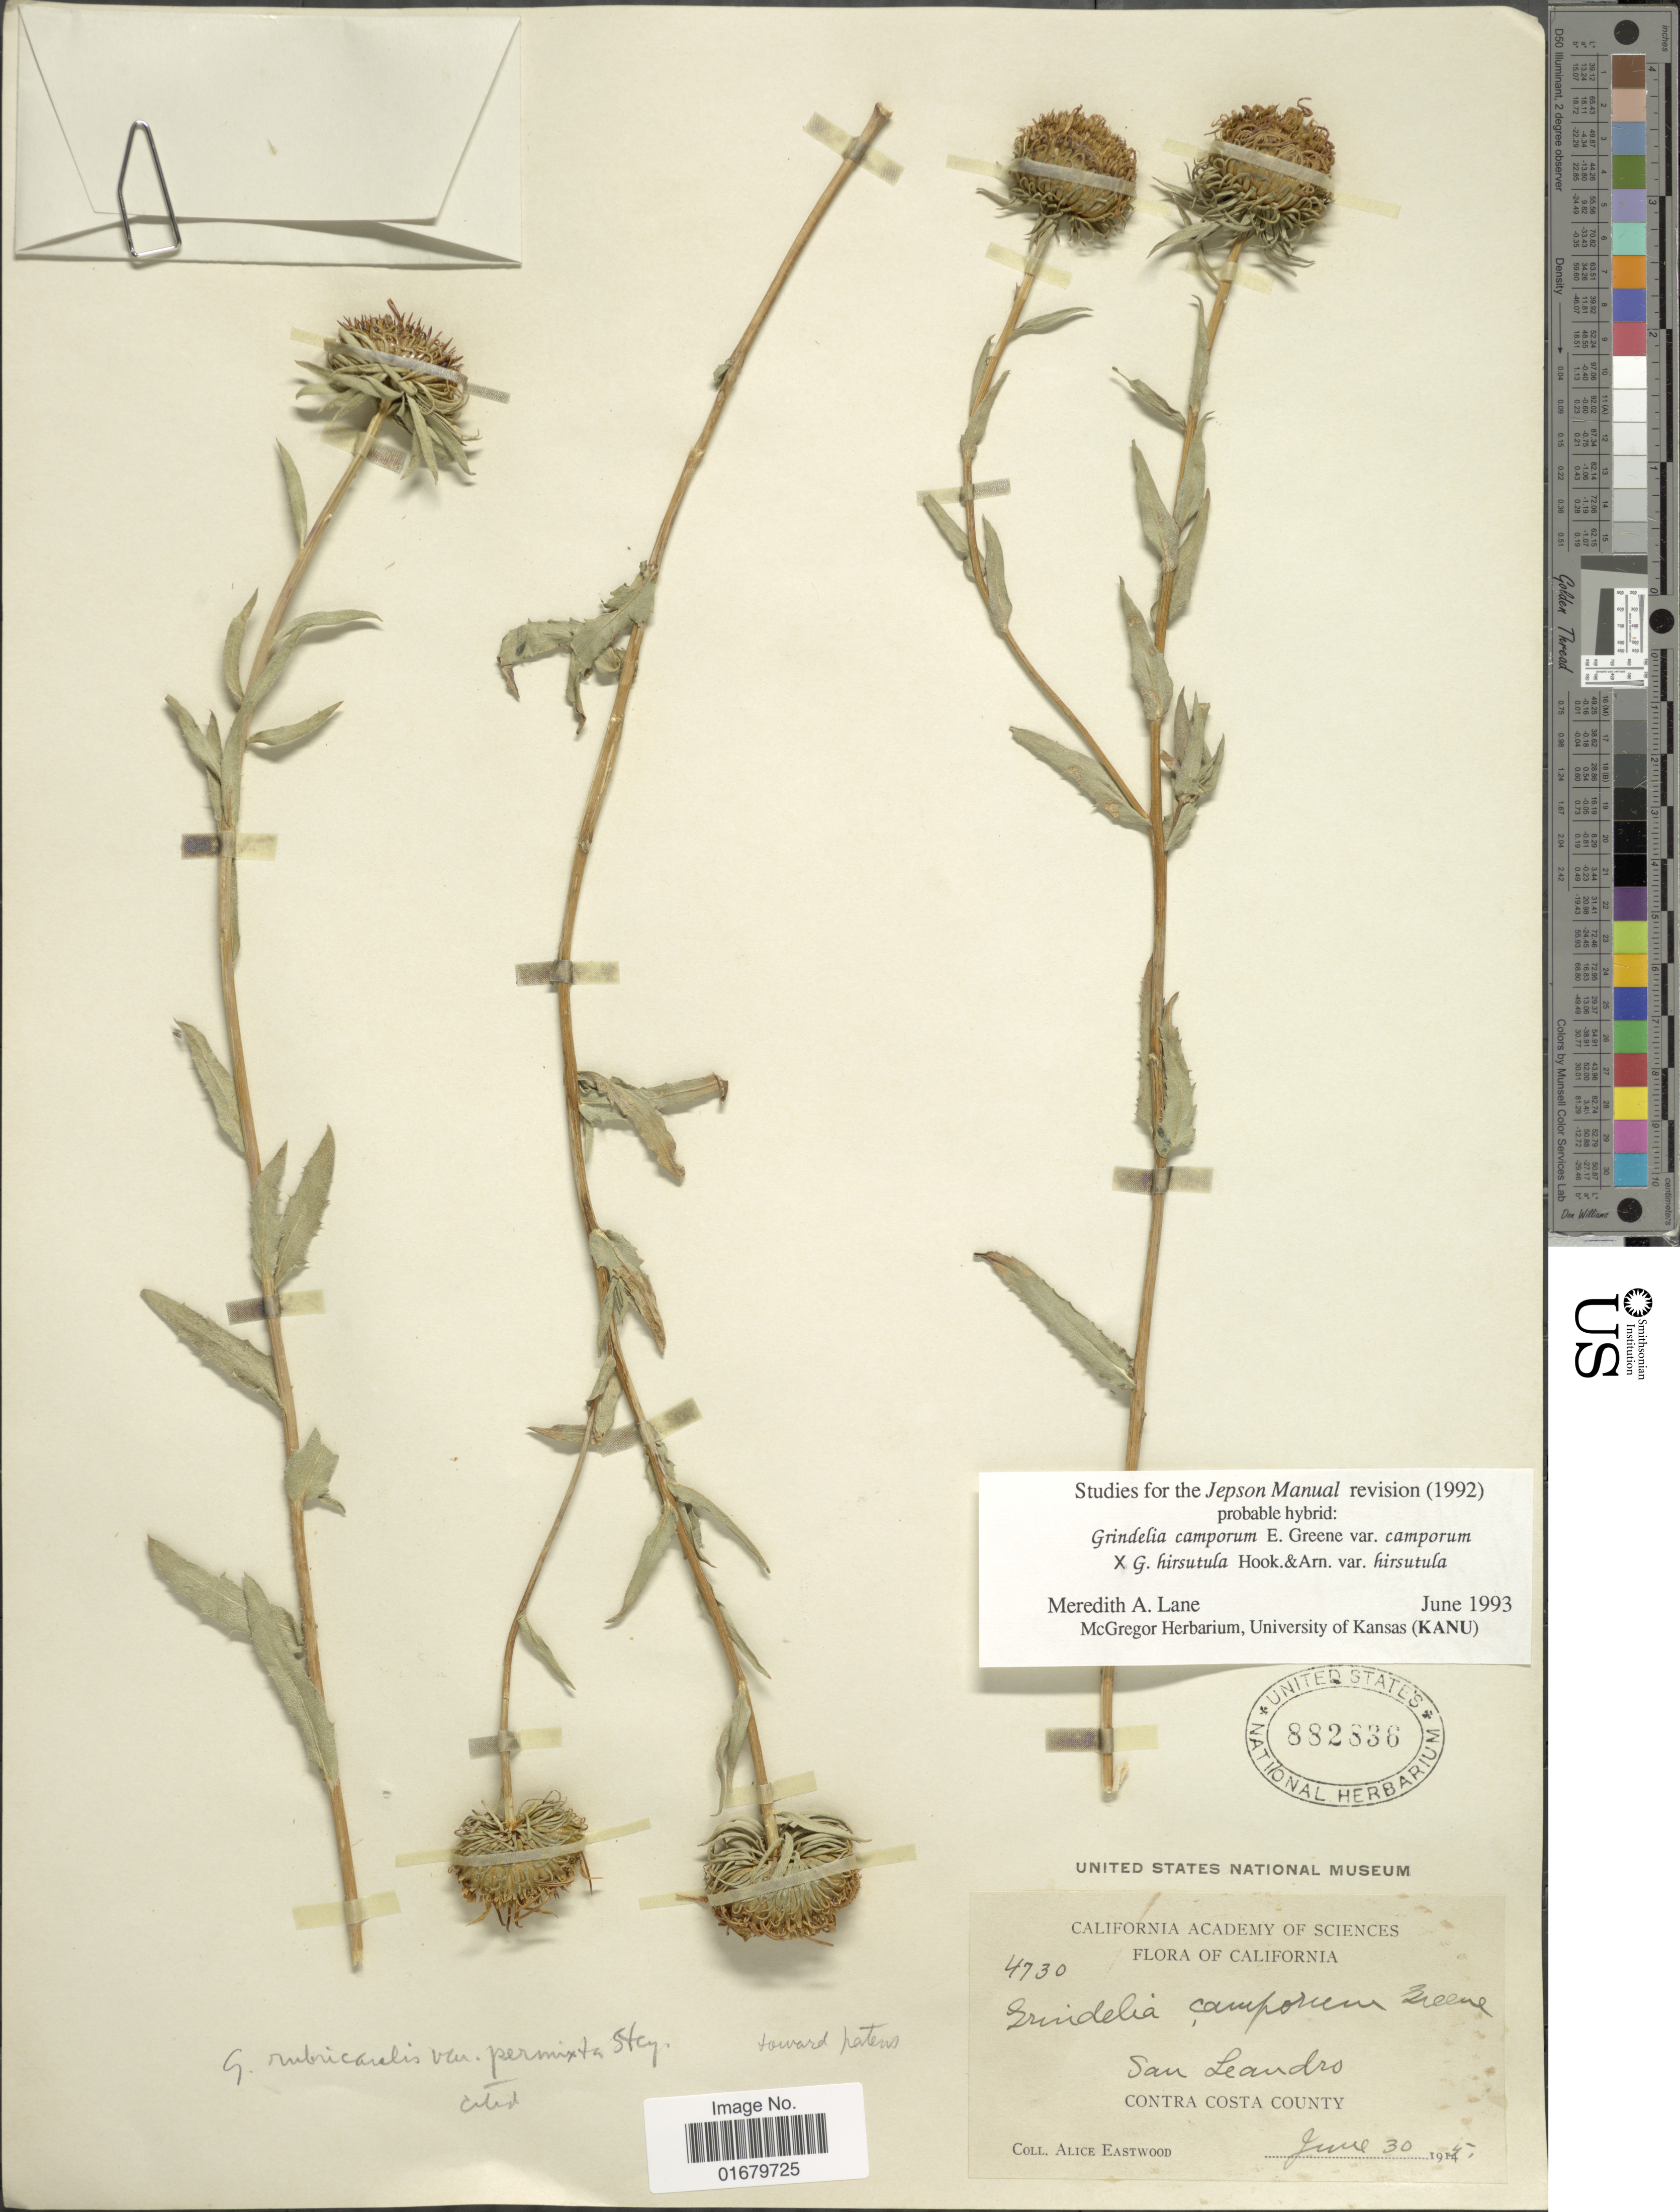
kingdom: Plantae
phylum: Tracheophyta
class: Magnoliopsida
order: Asterales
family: Asteraceae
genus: Grindelia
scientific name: Grindelia camporum var. camporum x G. hirsutula Hook. & Arn. var. hirsutula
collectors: A. Eastwood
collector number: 4730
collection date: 1915-06-30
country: United States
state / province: California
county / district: Contra Costa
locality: San Leandro, Contra Costa County.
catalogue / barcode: US 882836